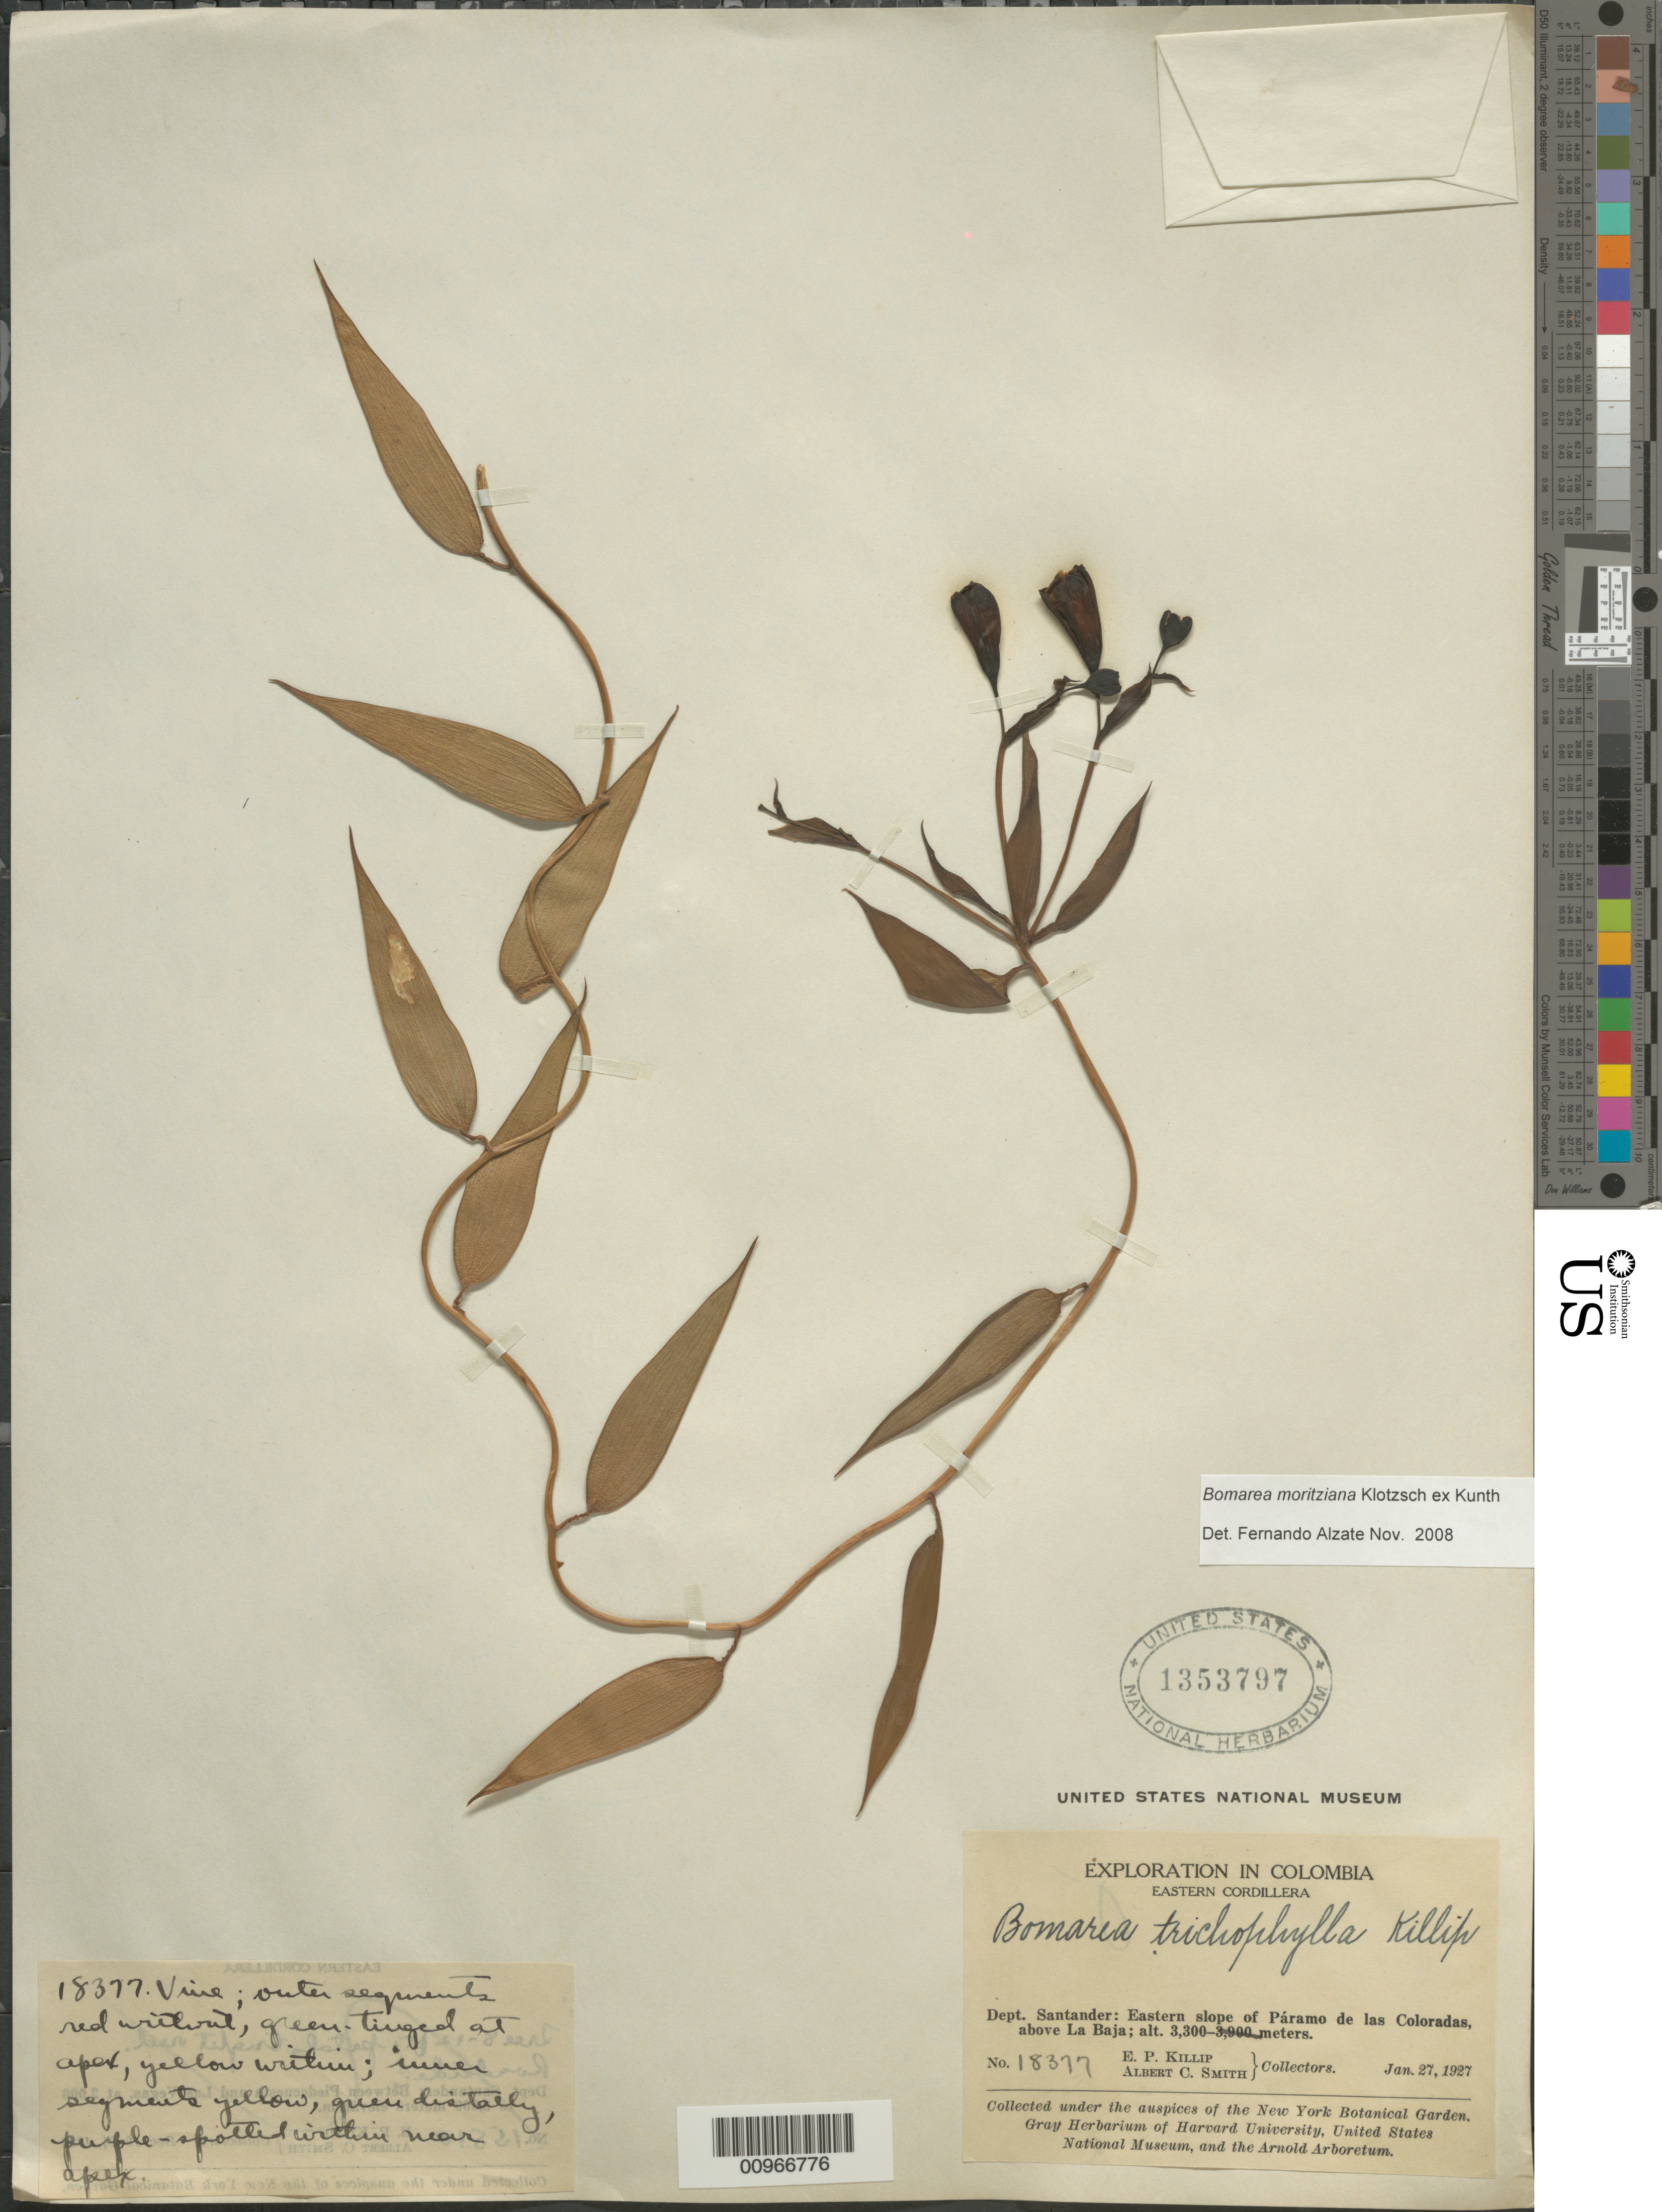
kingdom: Plantae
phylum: Tracheophyta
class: Liliopsida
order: Liliales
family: Alstroemeriaceae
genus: Bomarea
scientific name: Bomarea moritziana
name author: Klotzsch ex Kunth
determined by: Alzate Guarin, Fernando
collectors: E. P. Killip & A. C. Smith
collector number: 18377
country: Colombia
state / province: Santander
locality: Paramo de Las Coloradas, above La Baja.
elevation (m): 3300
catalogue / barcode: US 1353797